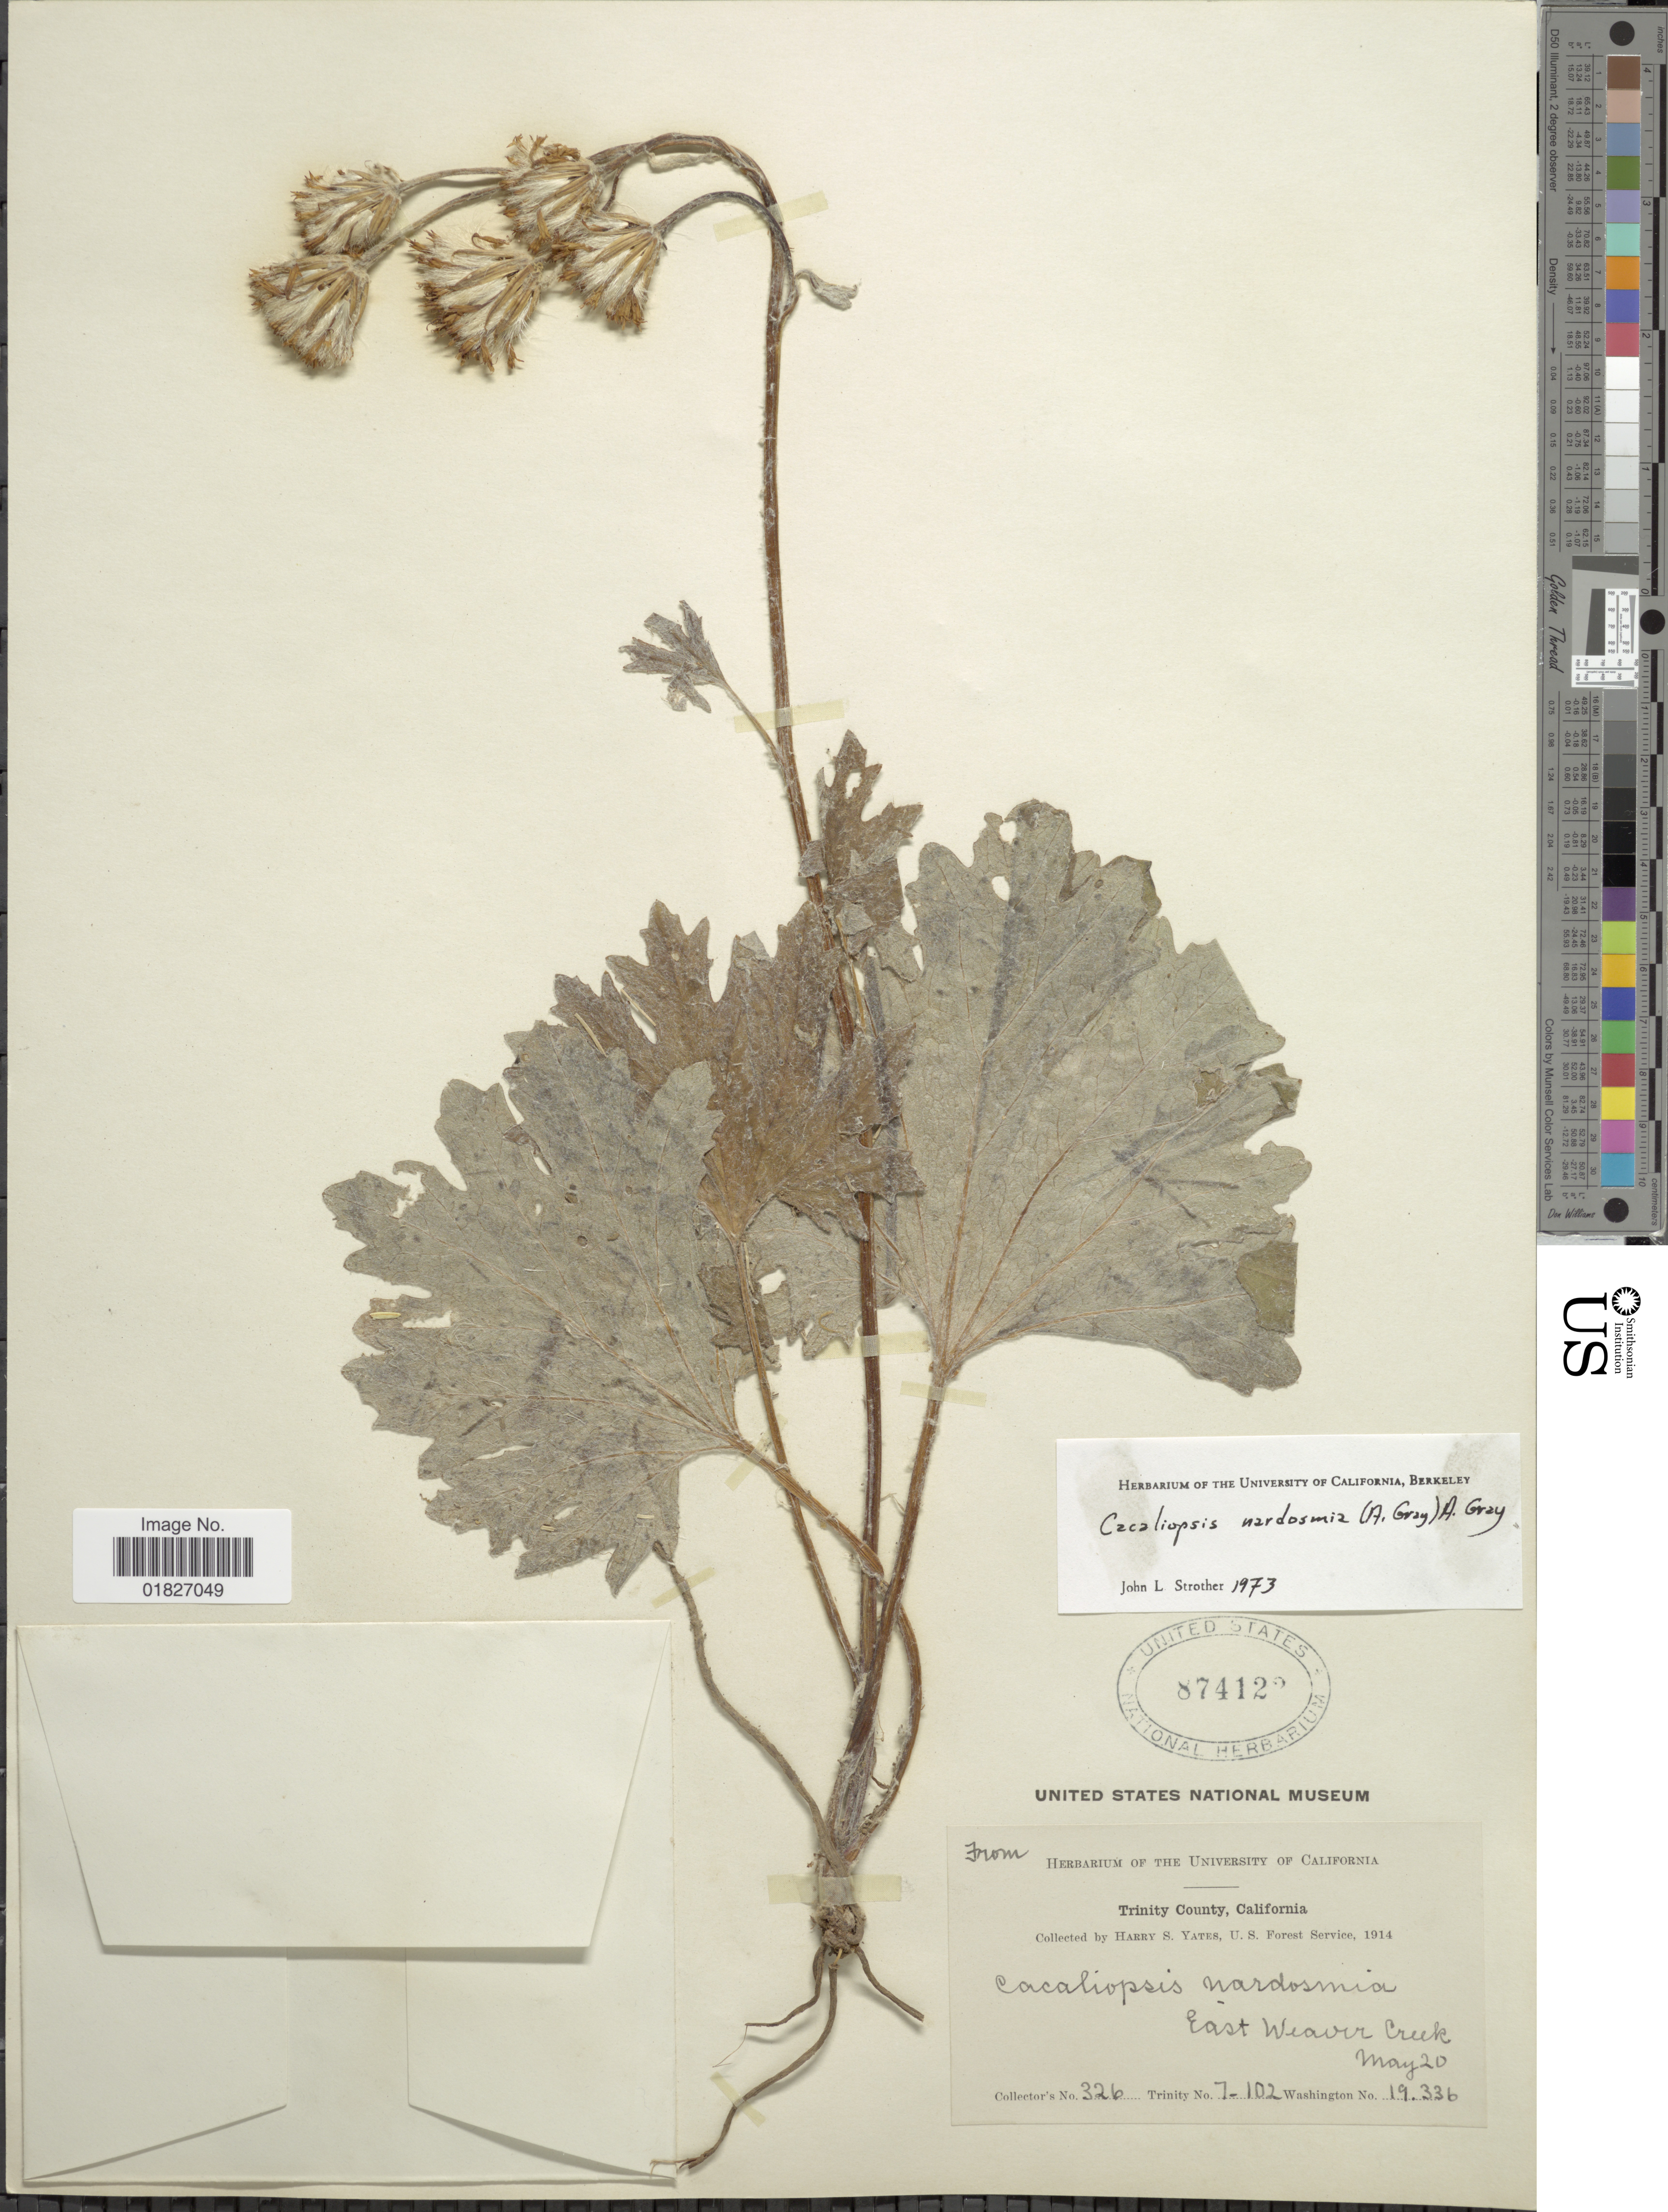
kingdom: Plantae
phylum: Tracheophyta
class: Magnoliopsida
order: Asterales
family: Asteraceae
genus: Cacaliopsis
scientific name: Cacaliopsis nardosmia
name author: A. Gray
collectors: H. S. Yates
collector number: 326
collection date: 1914-05-20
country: United States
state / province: California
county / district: Trinity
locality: Trinity County, East Weaver Creek